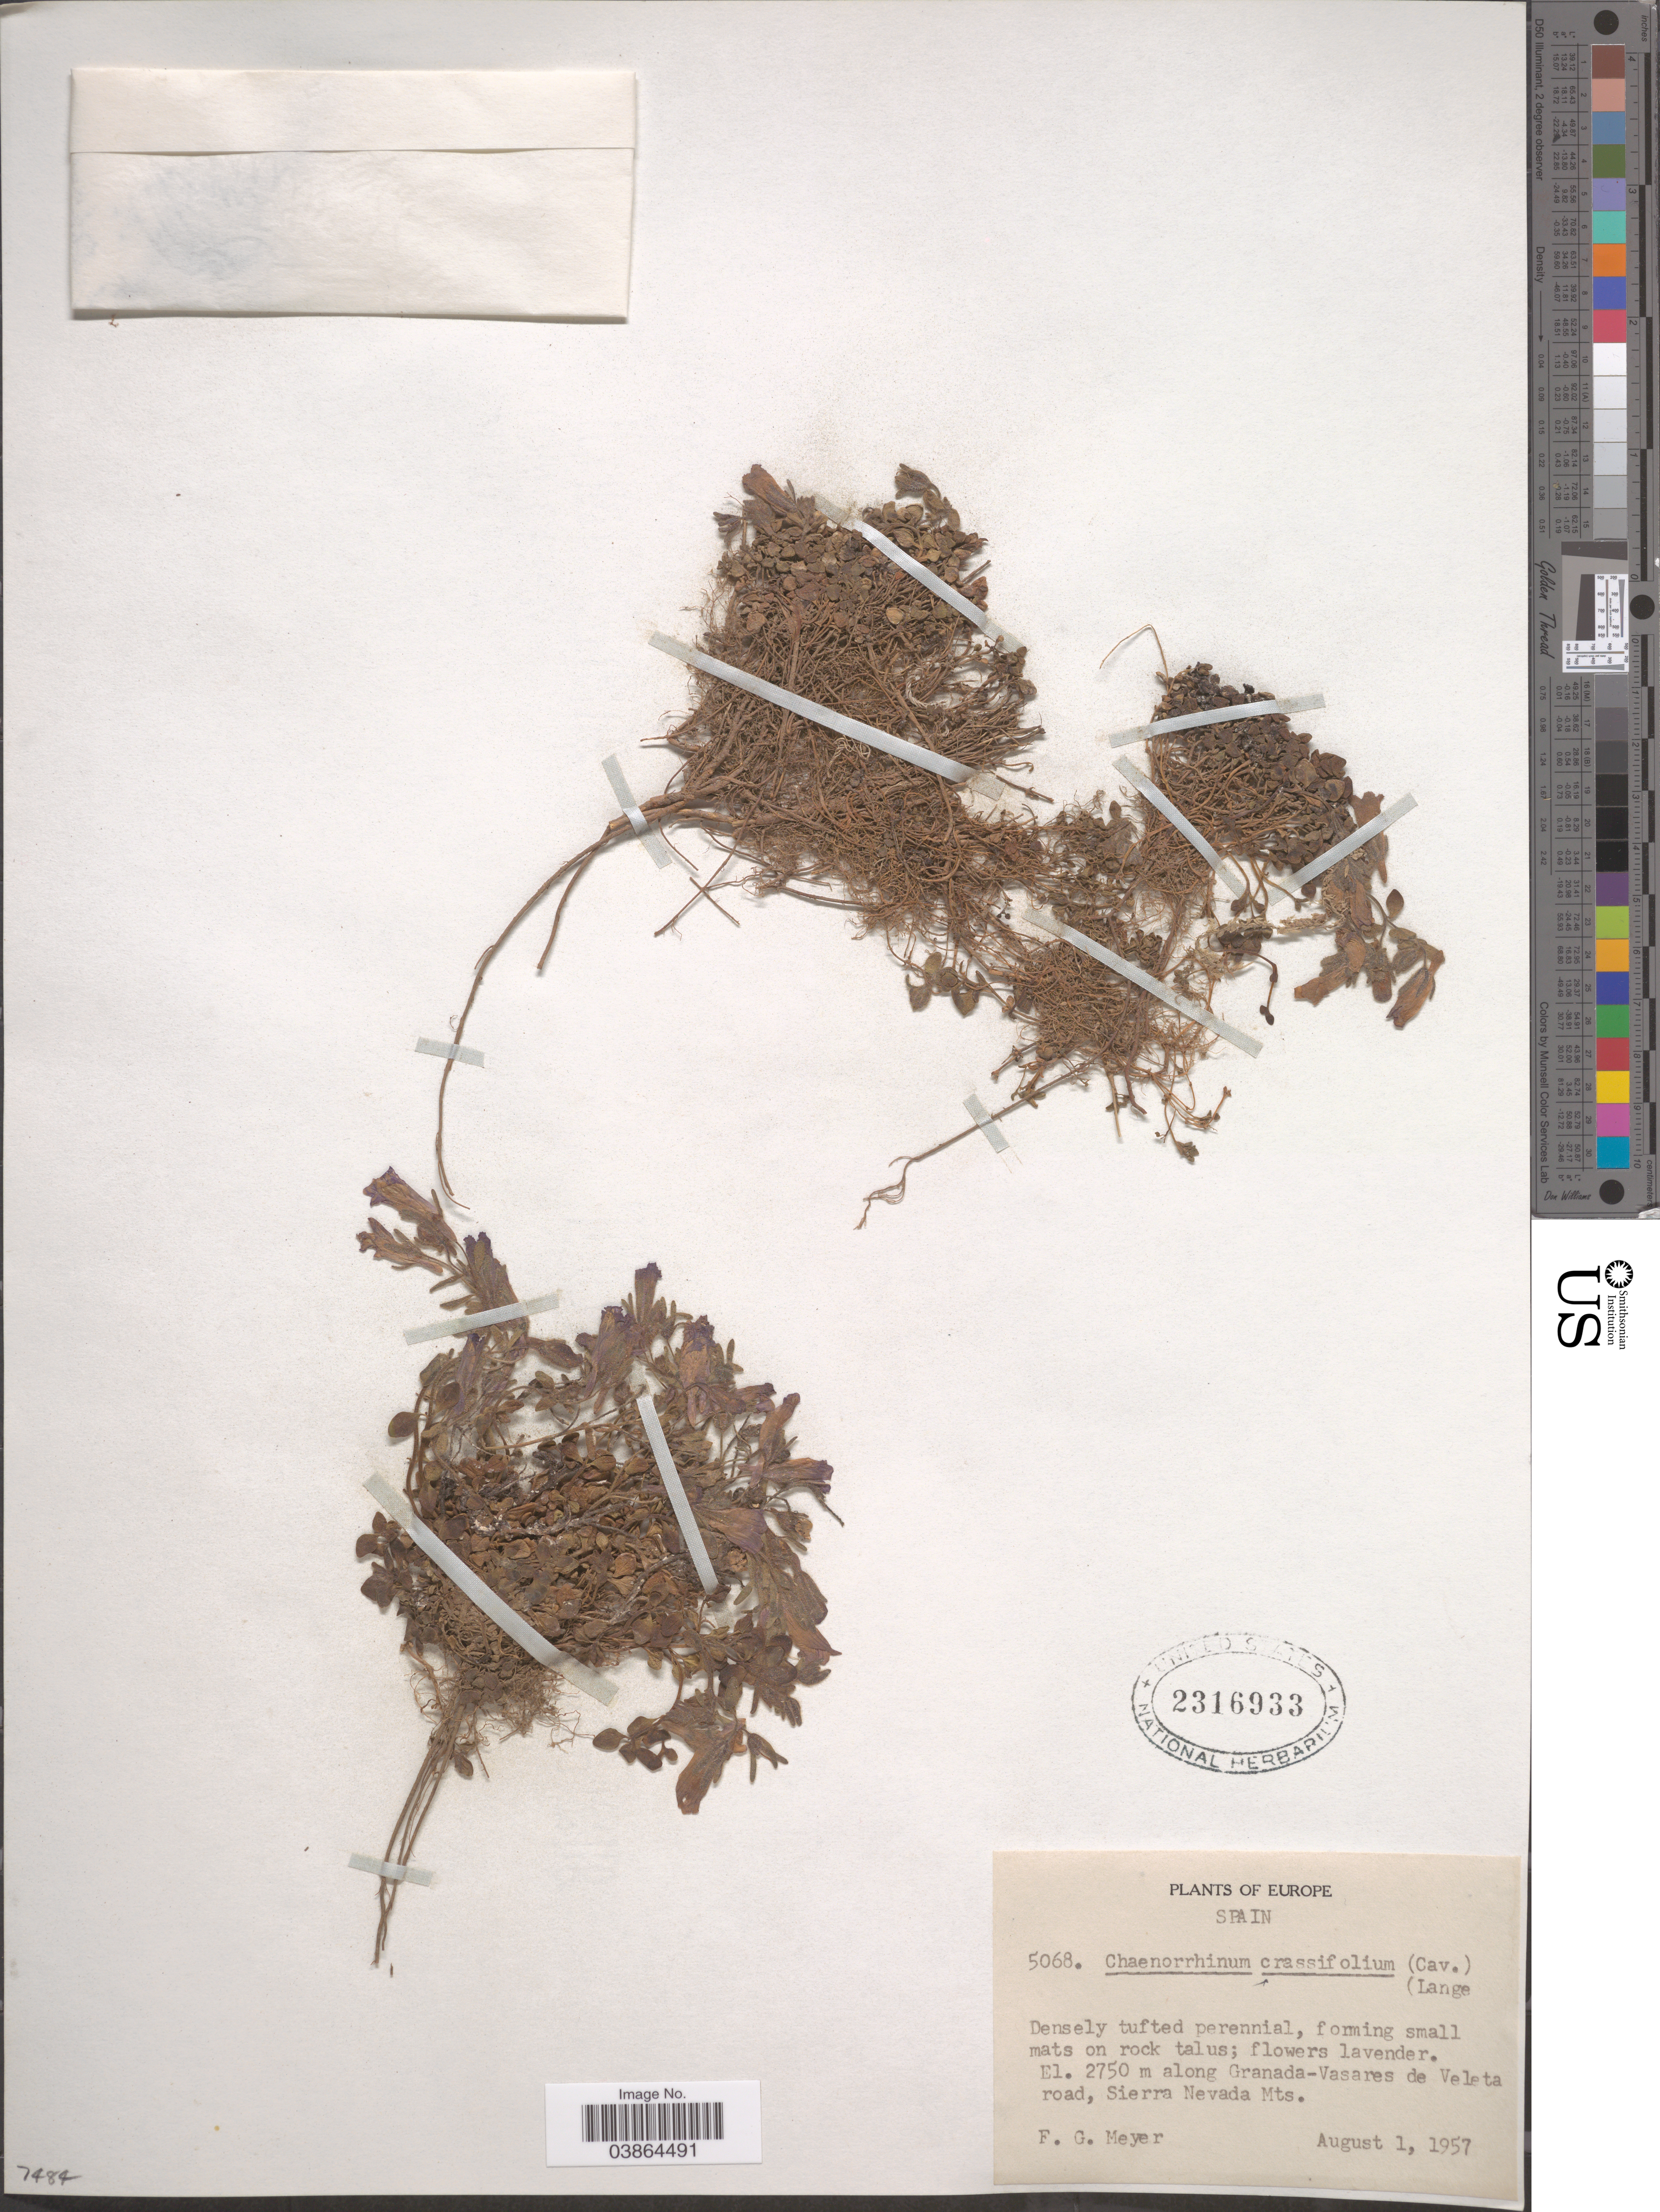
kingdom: Plantae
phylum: Tracheophyta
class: Magnoliopsida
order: Lamiales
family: Plantaginaceae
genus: Chaenorrhinum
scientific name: Chaenorrhinum crassifolium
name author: (Cav.) Kostel.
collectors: F. G. Meyer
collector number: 5068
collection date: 1957-08-01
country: Spain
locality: Europe. Along Granada-Vasares de Veleta road, Sierra Nevada Mts.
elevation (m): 2750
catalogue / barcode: US 2316933